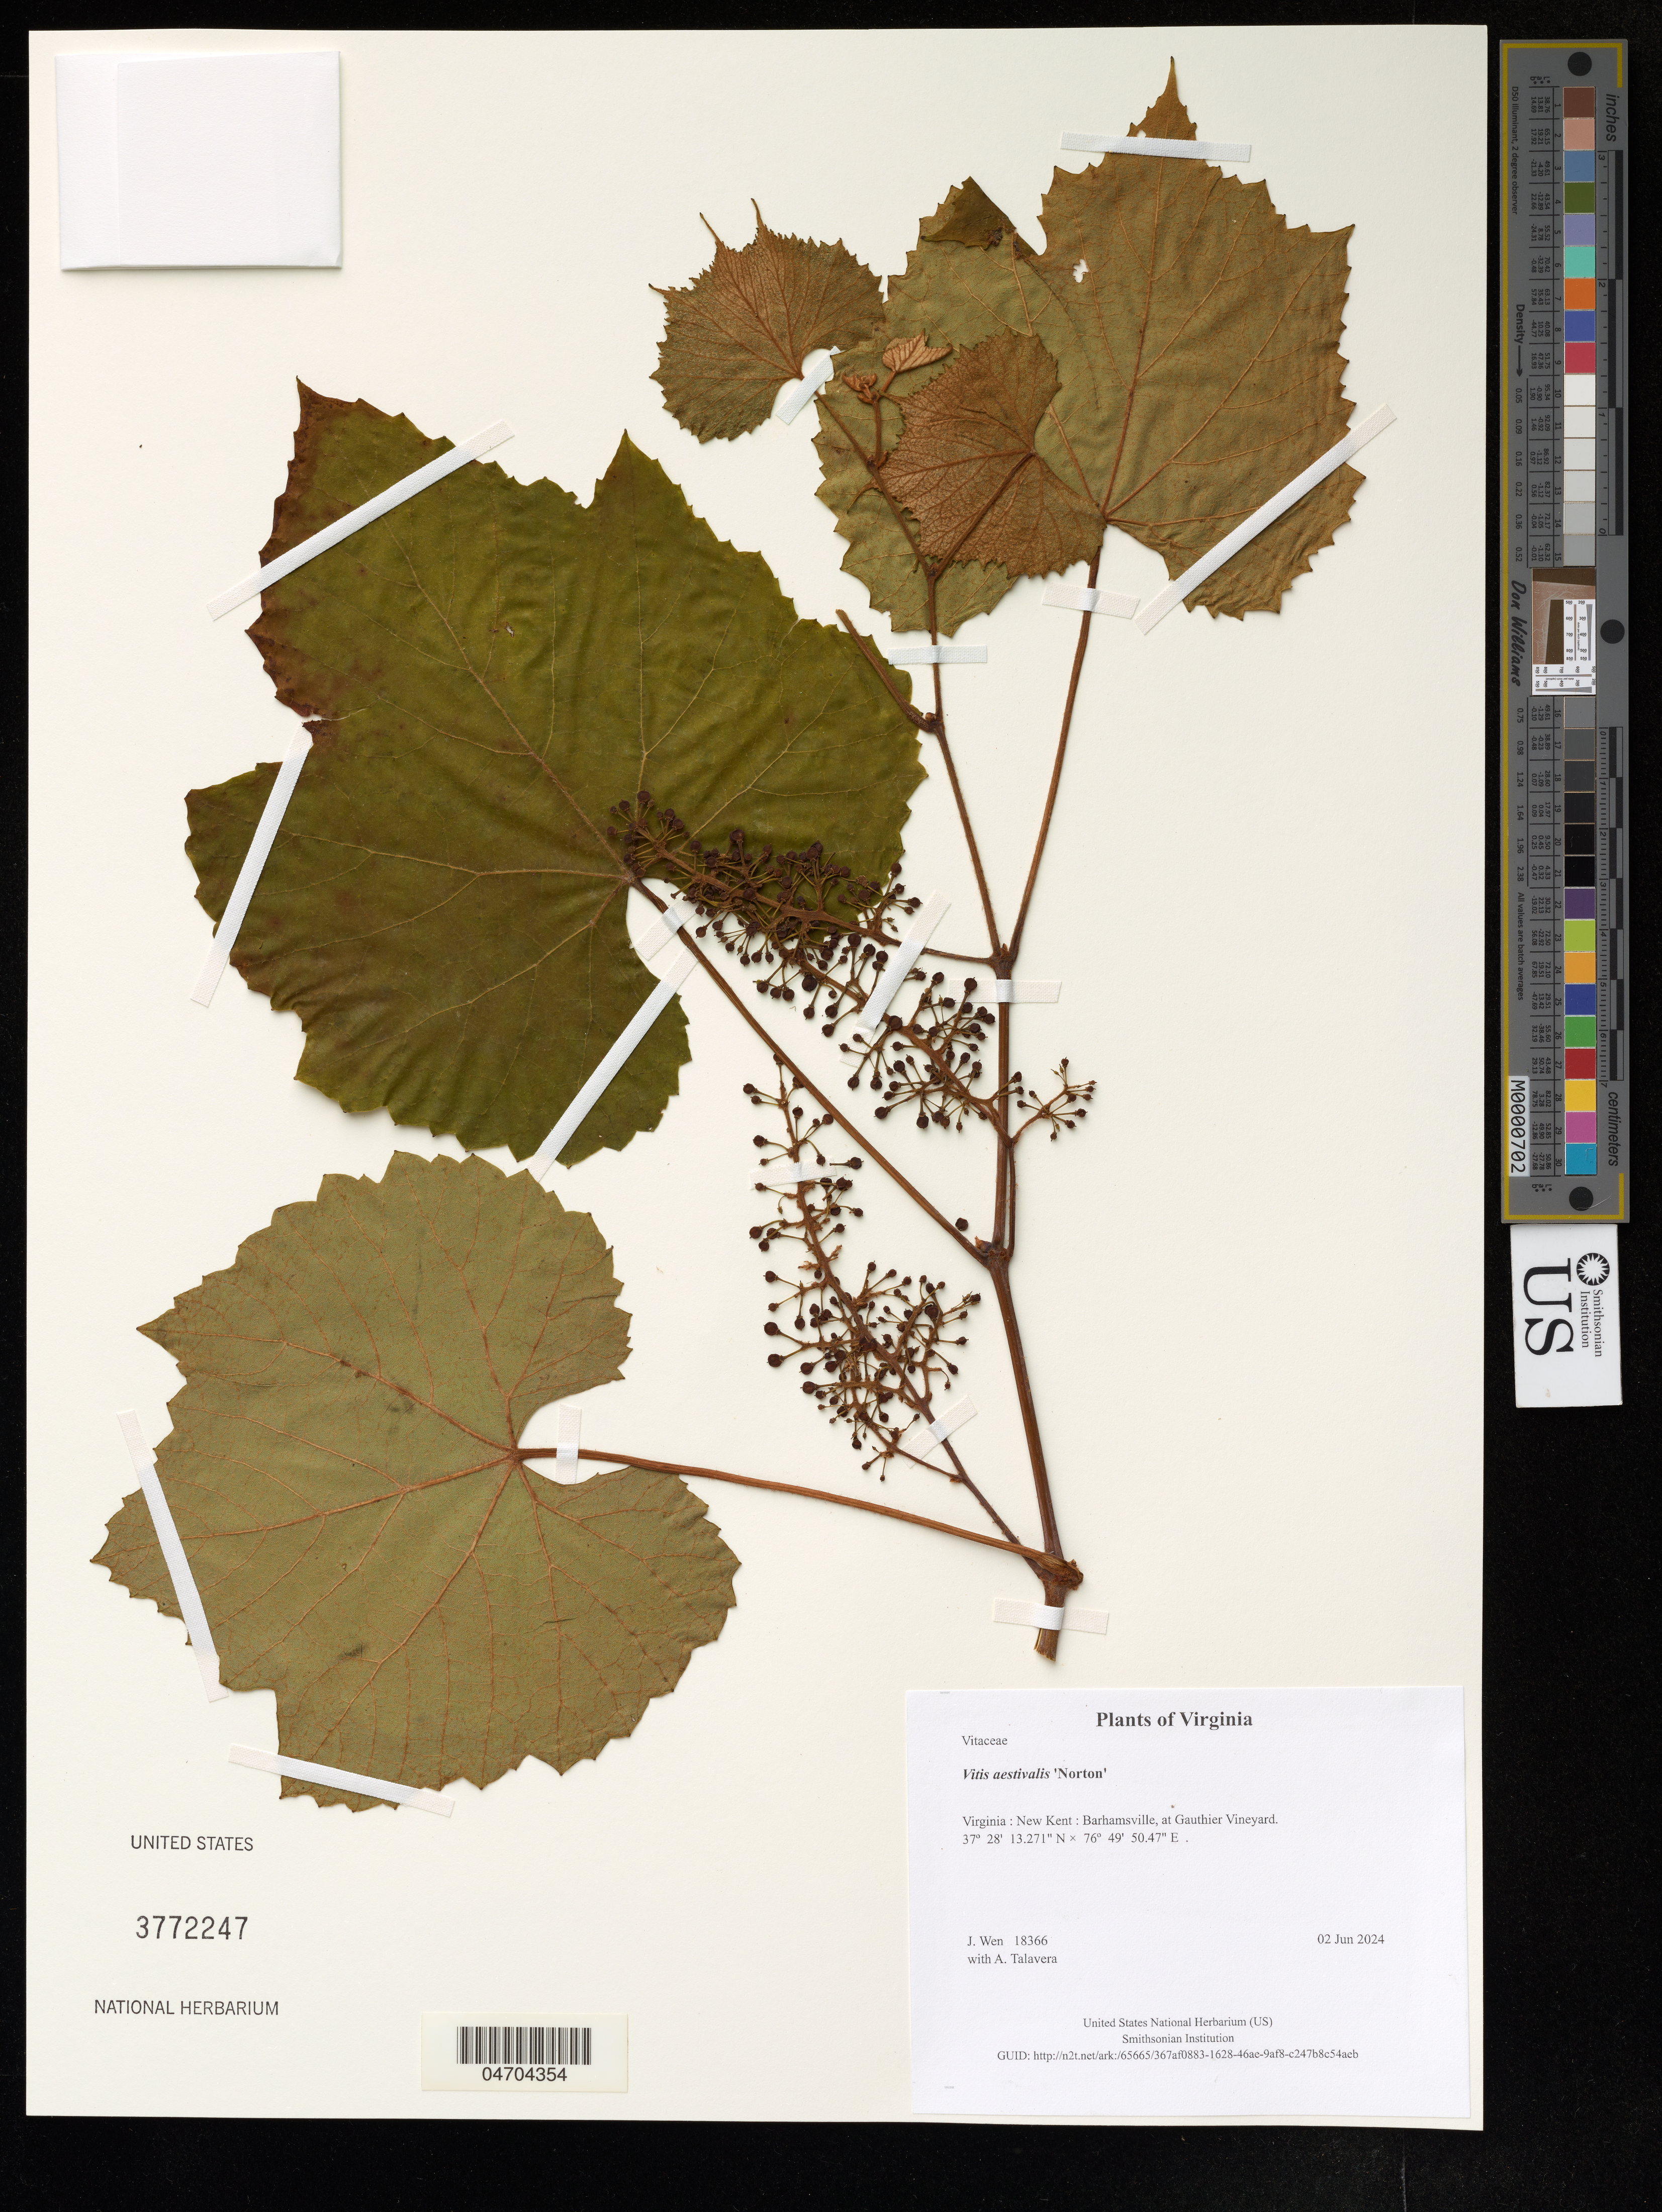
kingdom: Plantae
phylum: Tracheophyta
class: Magnoliopsida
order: Vitales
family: Vitaceae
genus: Vitis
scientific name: Vitis aestivalis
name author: Michx.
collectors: J. Wen & A. Talavera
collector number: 18366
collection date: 2024-06-02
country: United States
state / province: Virginia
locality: New Kent: Barhamsville, at Gauthier Vineyard.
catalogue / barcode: US 3772247